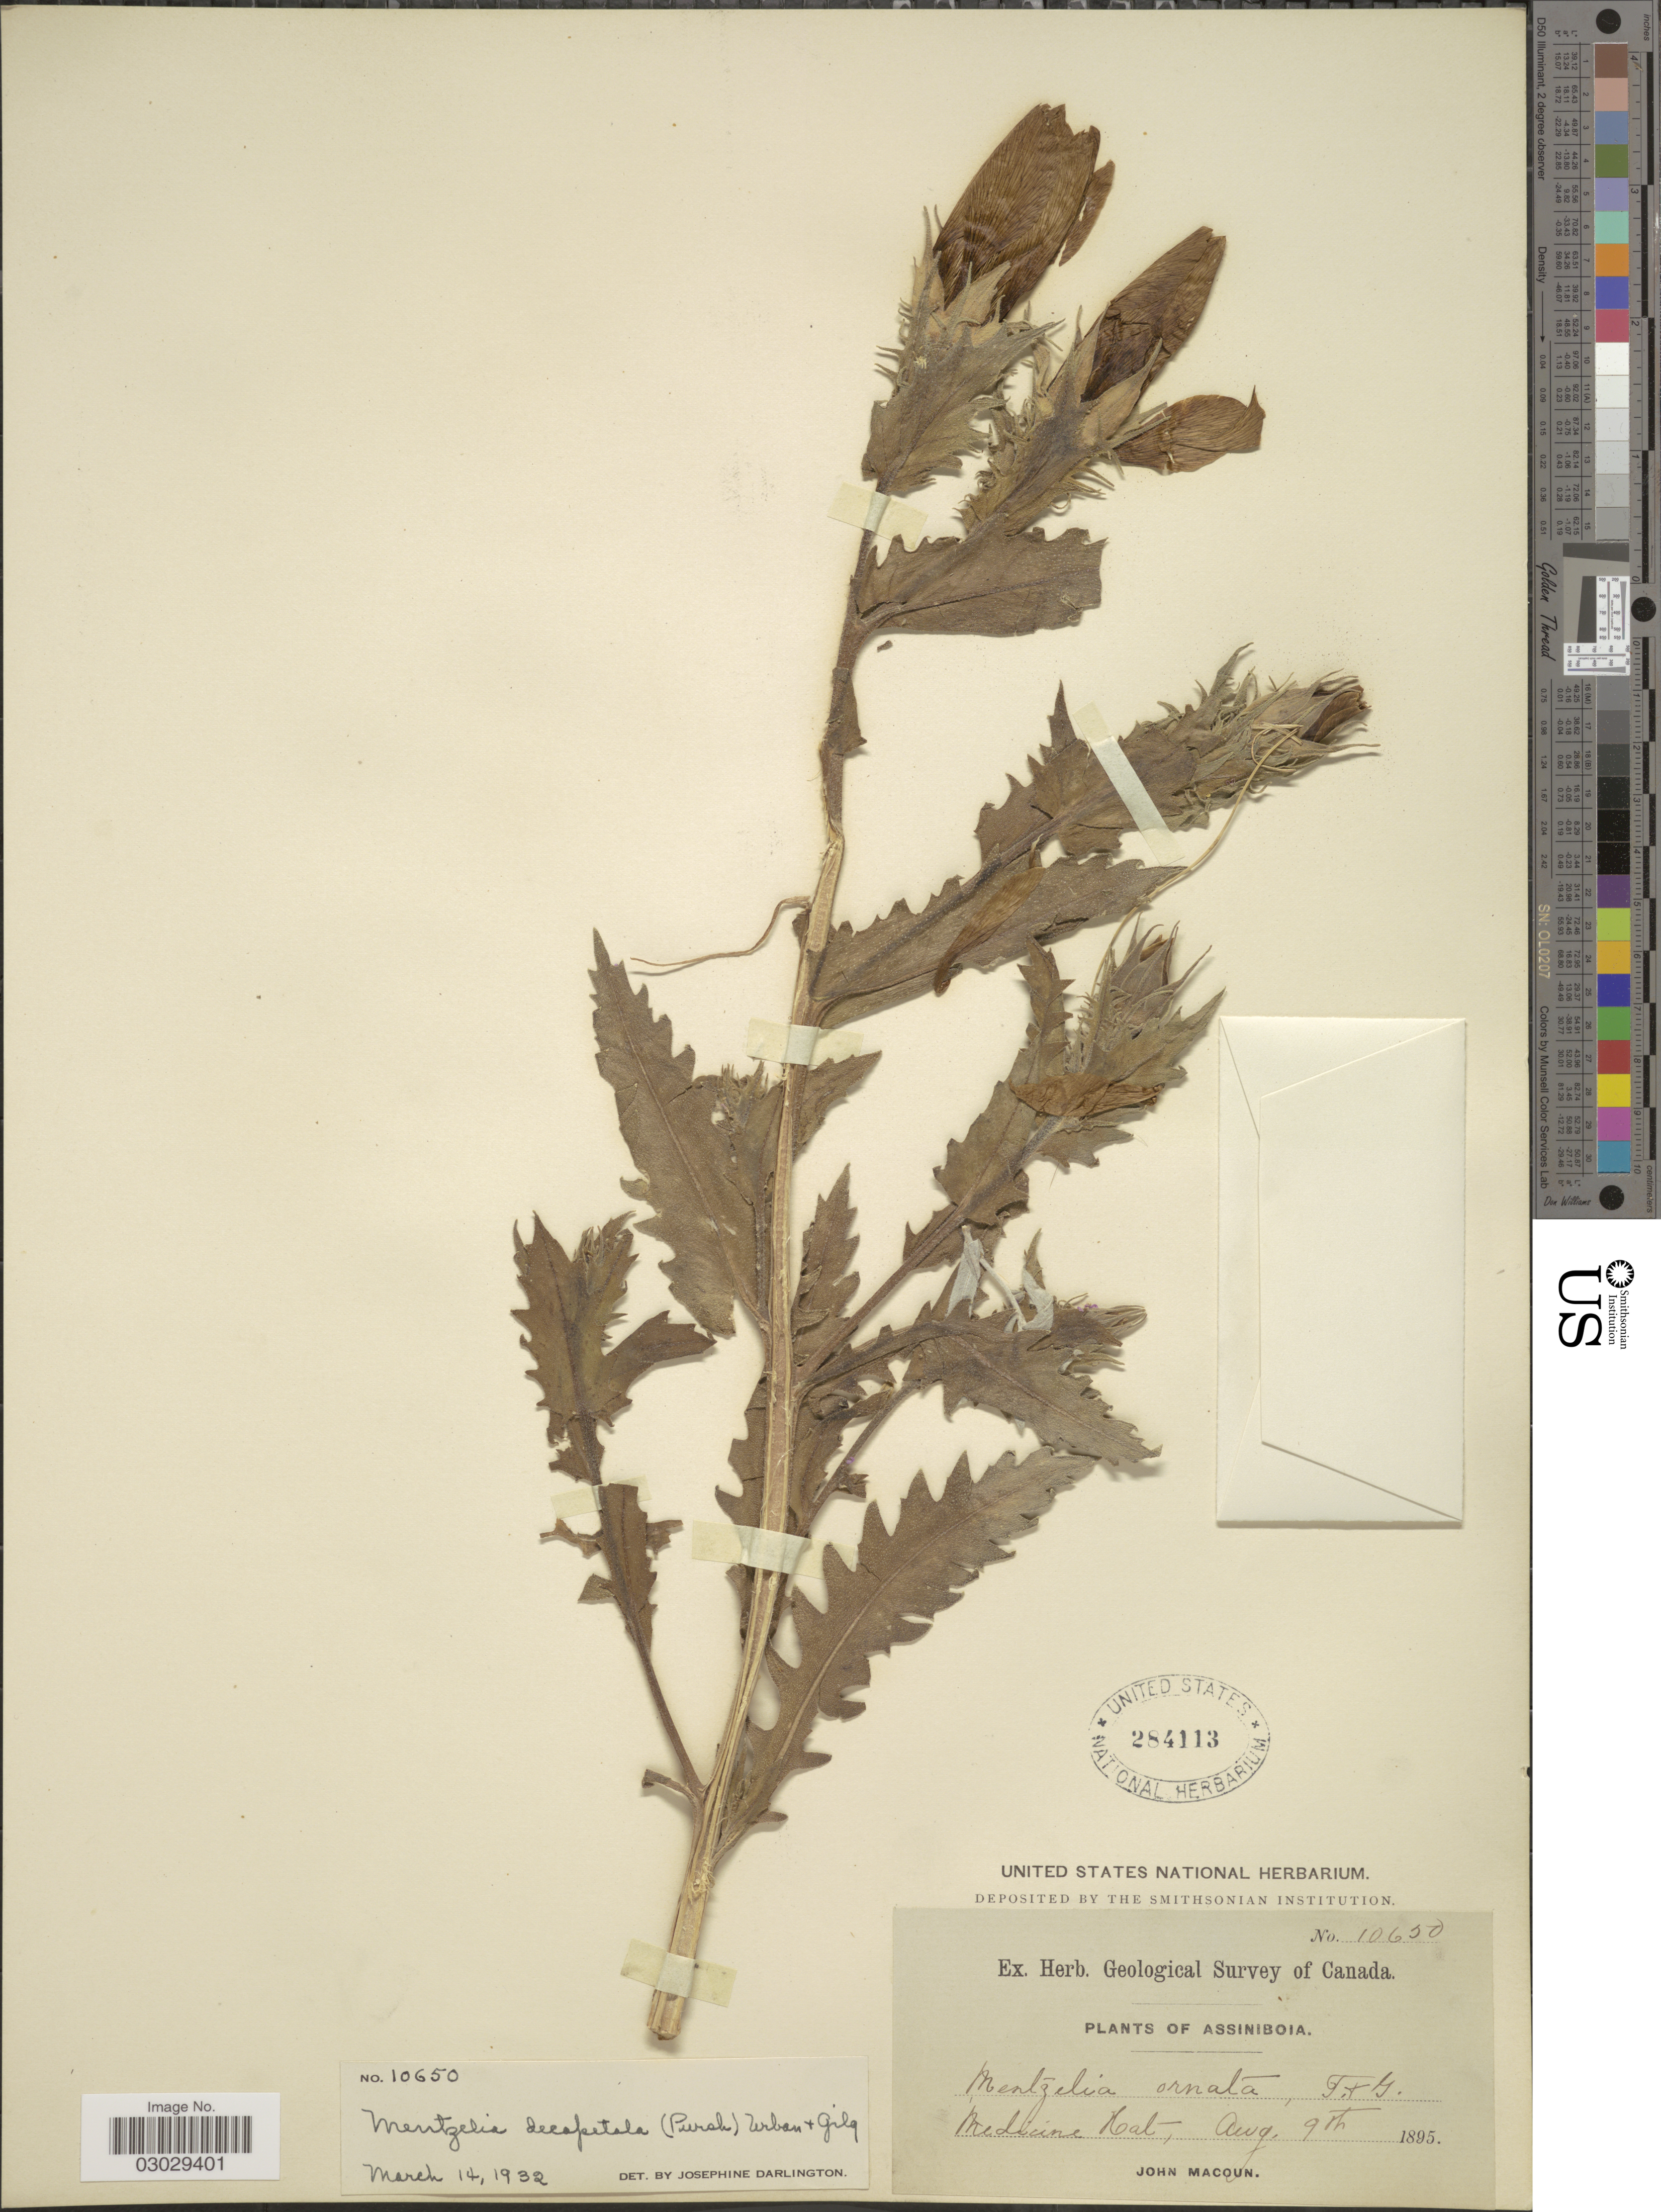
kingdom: Plantae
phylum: Tracheophyta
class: Magnoliopsida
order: Cornales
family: Loasaceae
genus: Mentzelia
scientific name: Mentzelia decapetala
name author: (Sims) Urb.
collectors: J. Macoun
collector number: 10650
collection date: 1895-08-09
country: Canada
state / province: Alberta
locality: Assiniboia. Medine Hat.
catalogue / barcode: US 284113